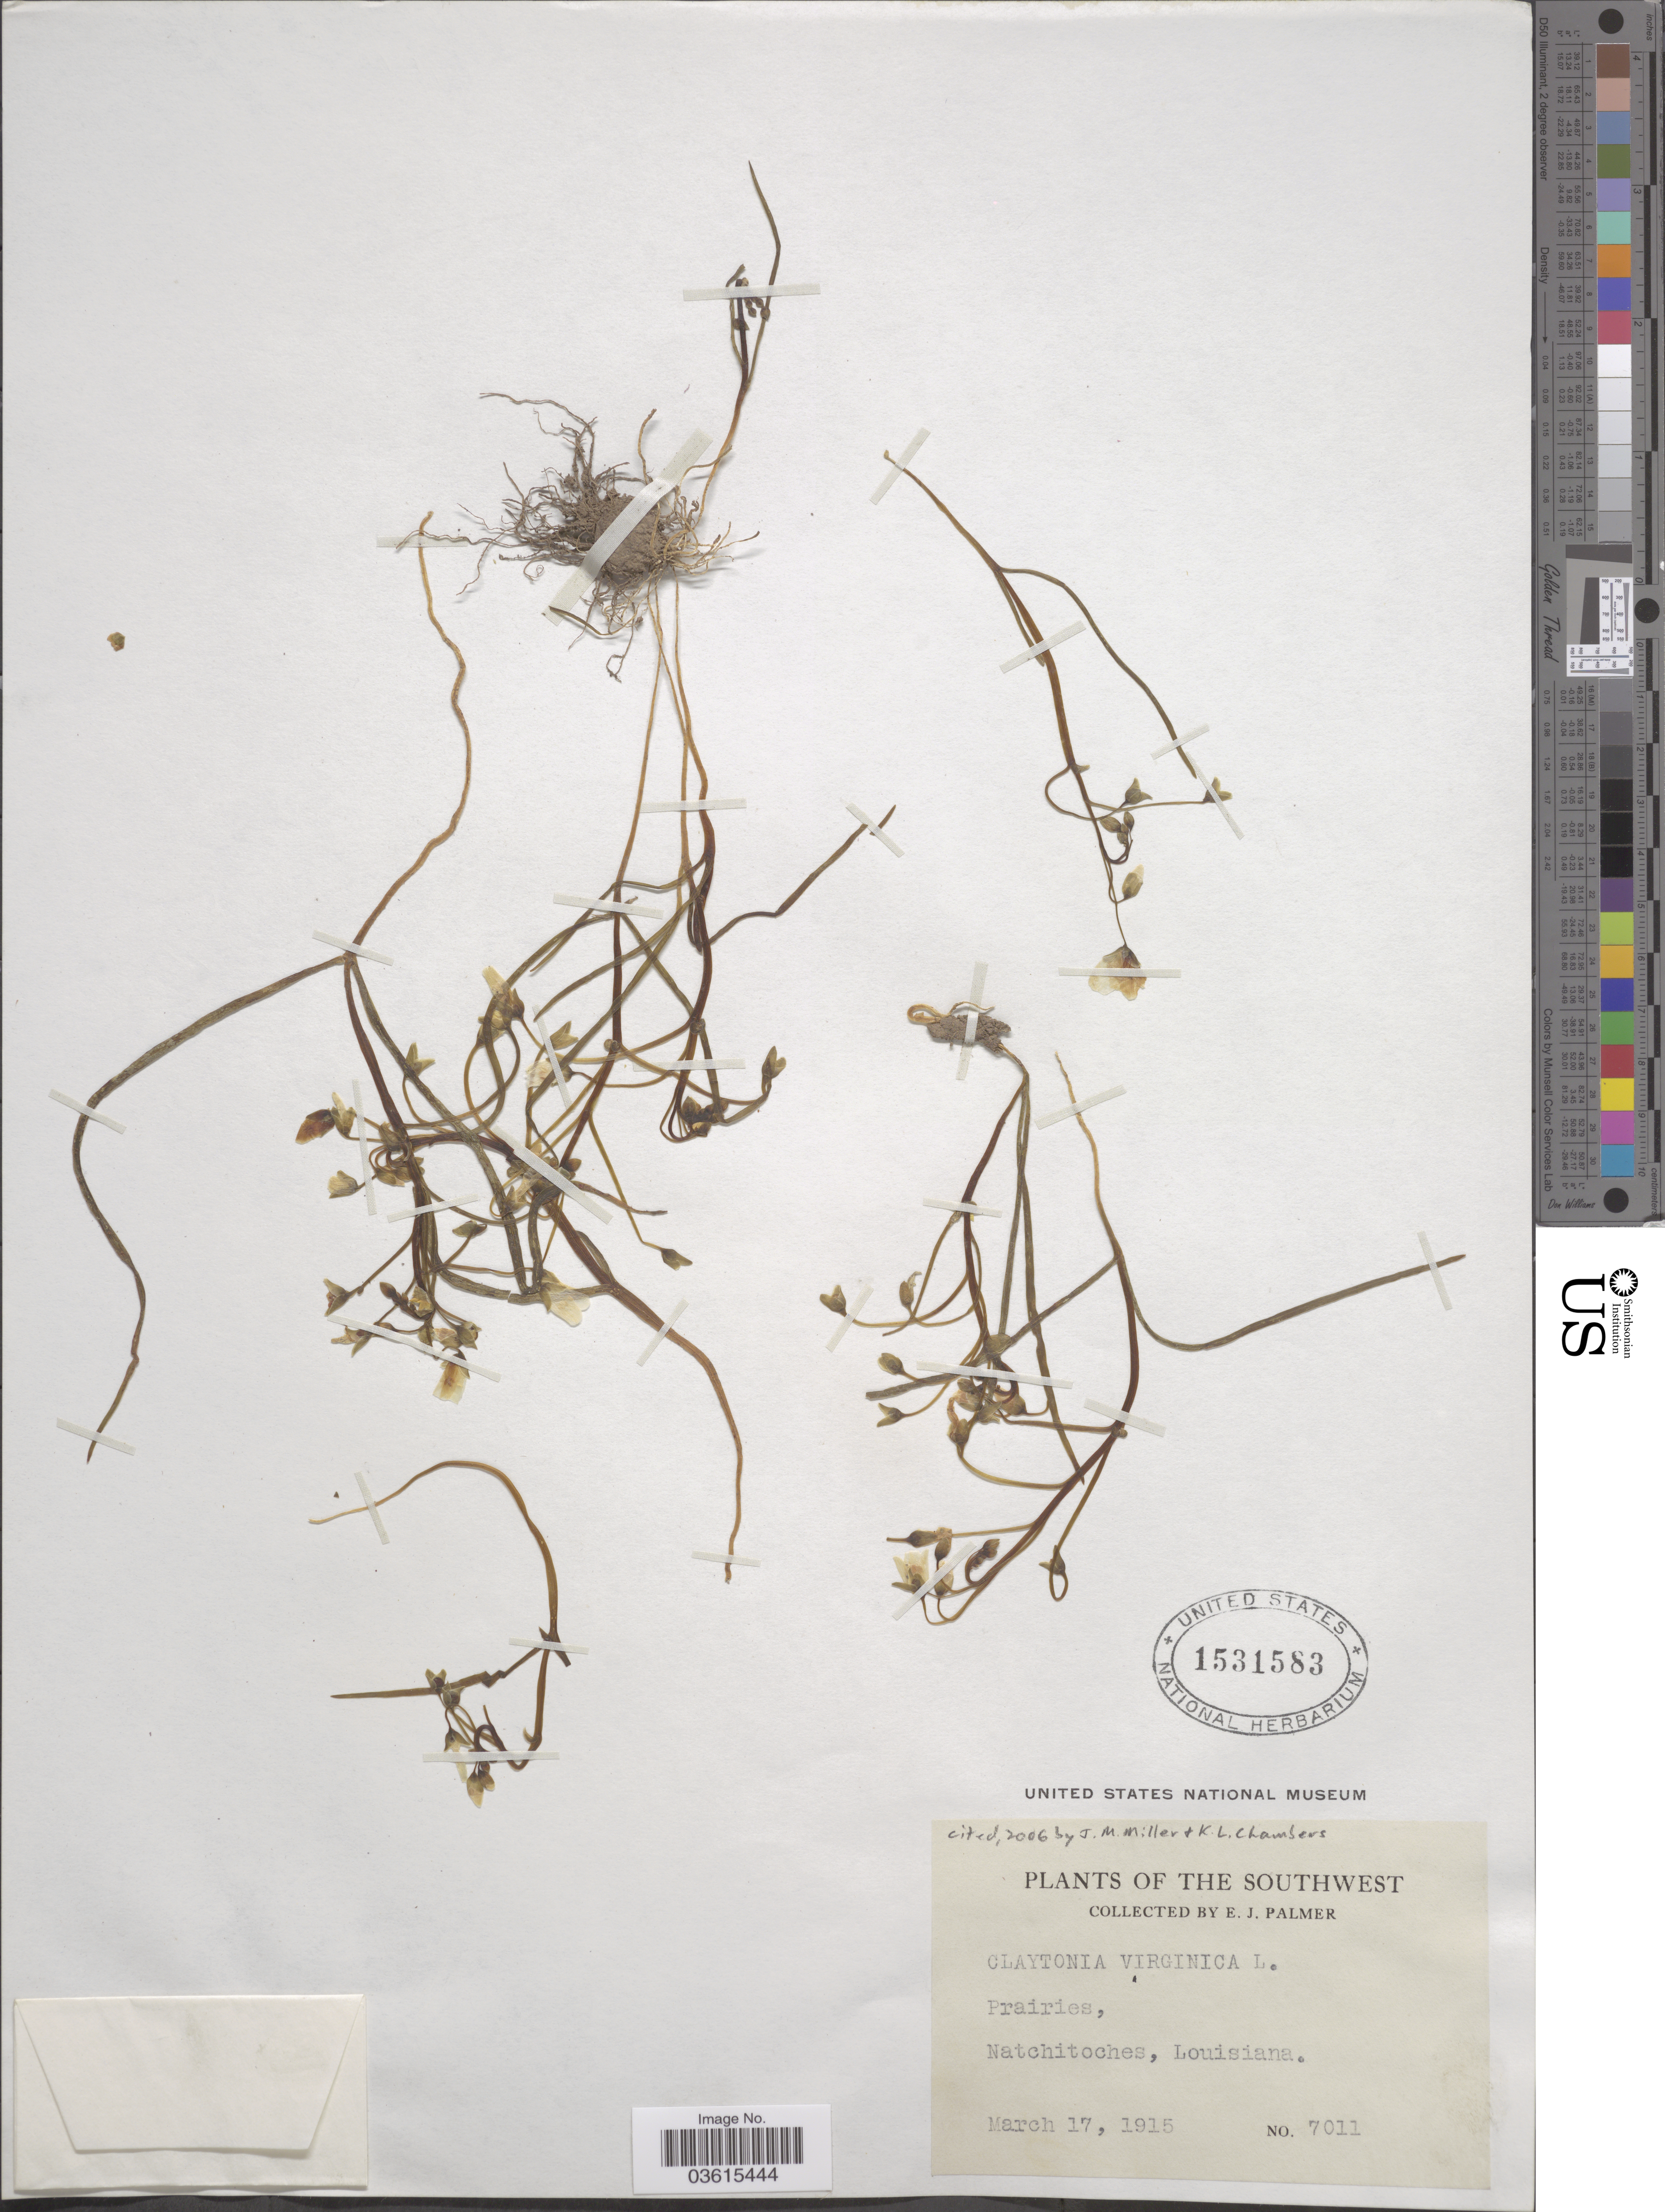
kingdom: Plantae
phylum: Tracheophyta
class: Magnoliopsida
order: Caryophyllales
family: Montiaceae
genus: Claytonia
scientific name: Claytonia virginica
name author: L.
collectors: E. J. Palmer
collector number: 7011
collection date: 1915-03-17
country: United States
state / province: Louisiana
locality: The Southwest. Prairies, Natchitoches.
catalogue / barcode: US 1531583